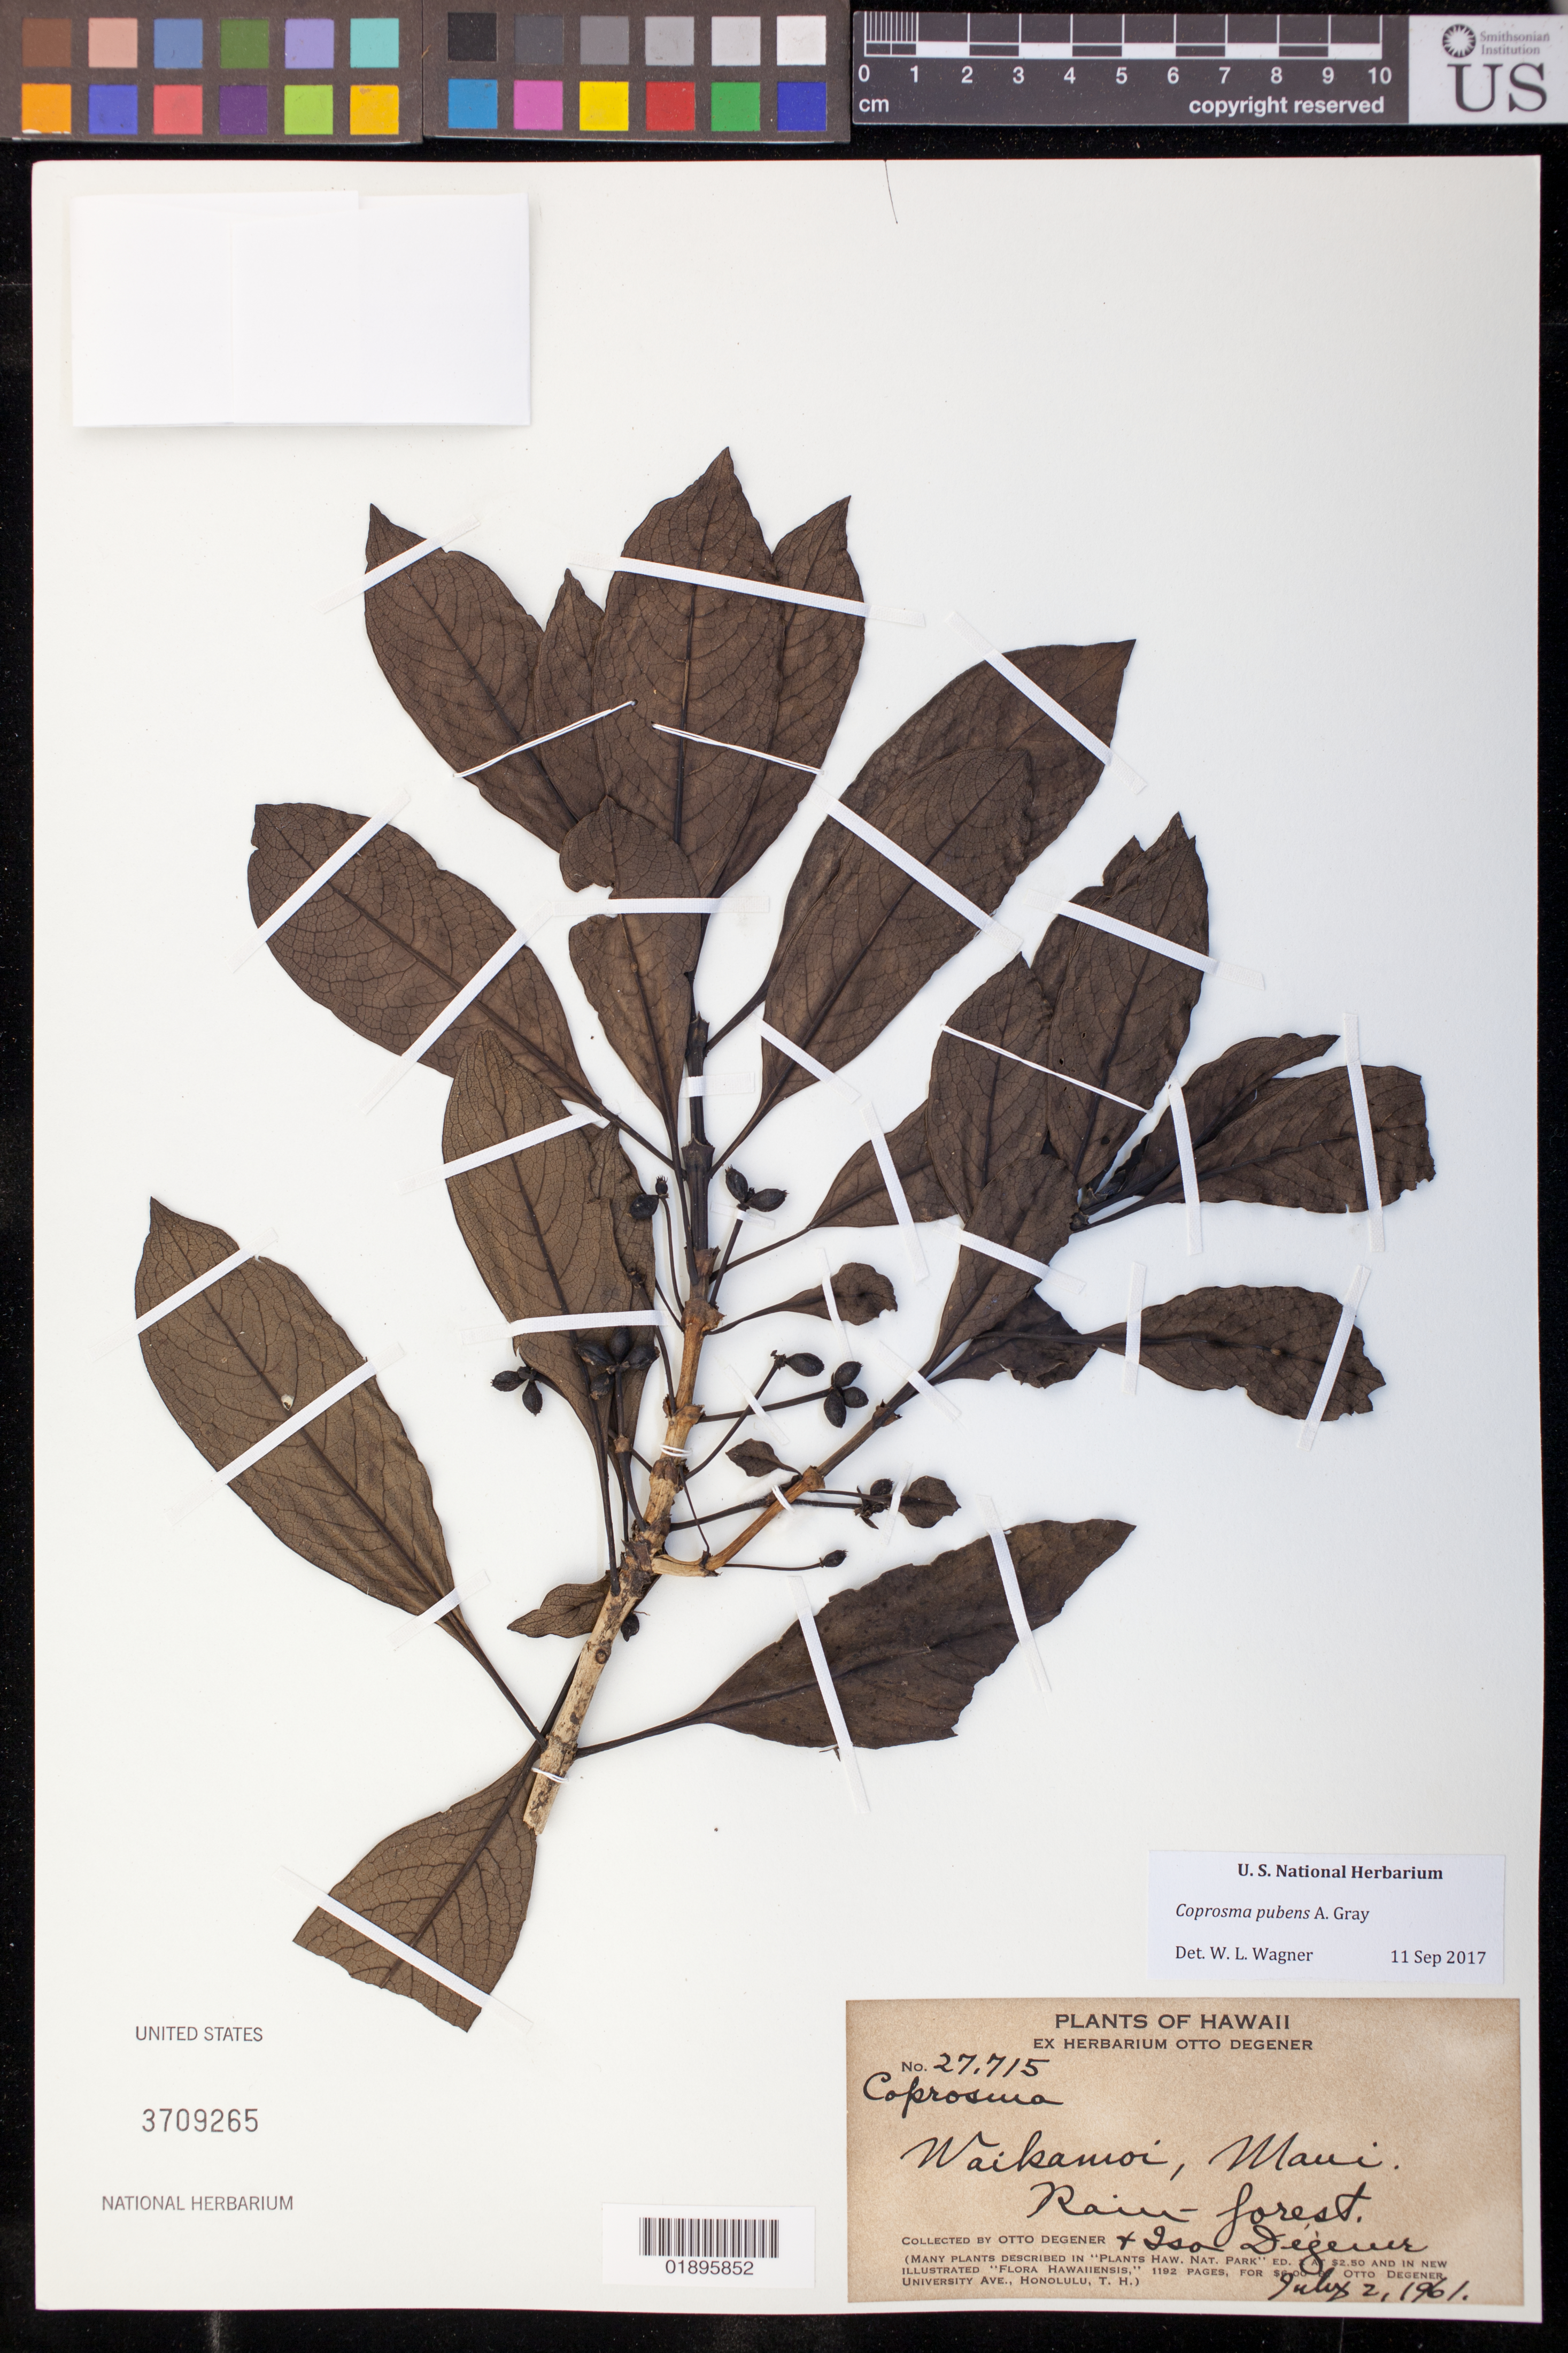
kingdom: Plantae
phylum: Tracheophyta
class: Magnoliopsida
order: Gentianales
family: Rubiaceae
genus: Coprosma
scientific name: Coprosma pubens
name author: A. Gray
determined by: Wagner, W. L., (BOT), Smithsonian Institution - National Museum of Natural History (UNITED STATES)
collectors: O. Degener & I. Degener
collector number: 27715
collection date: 1961-07-02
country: United States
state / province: Hawaii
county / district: Maui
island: Maui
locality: Waikamoi, Maui.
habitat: Rain-forest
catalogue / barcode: US 3709265